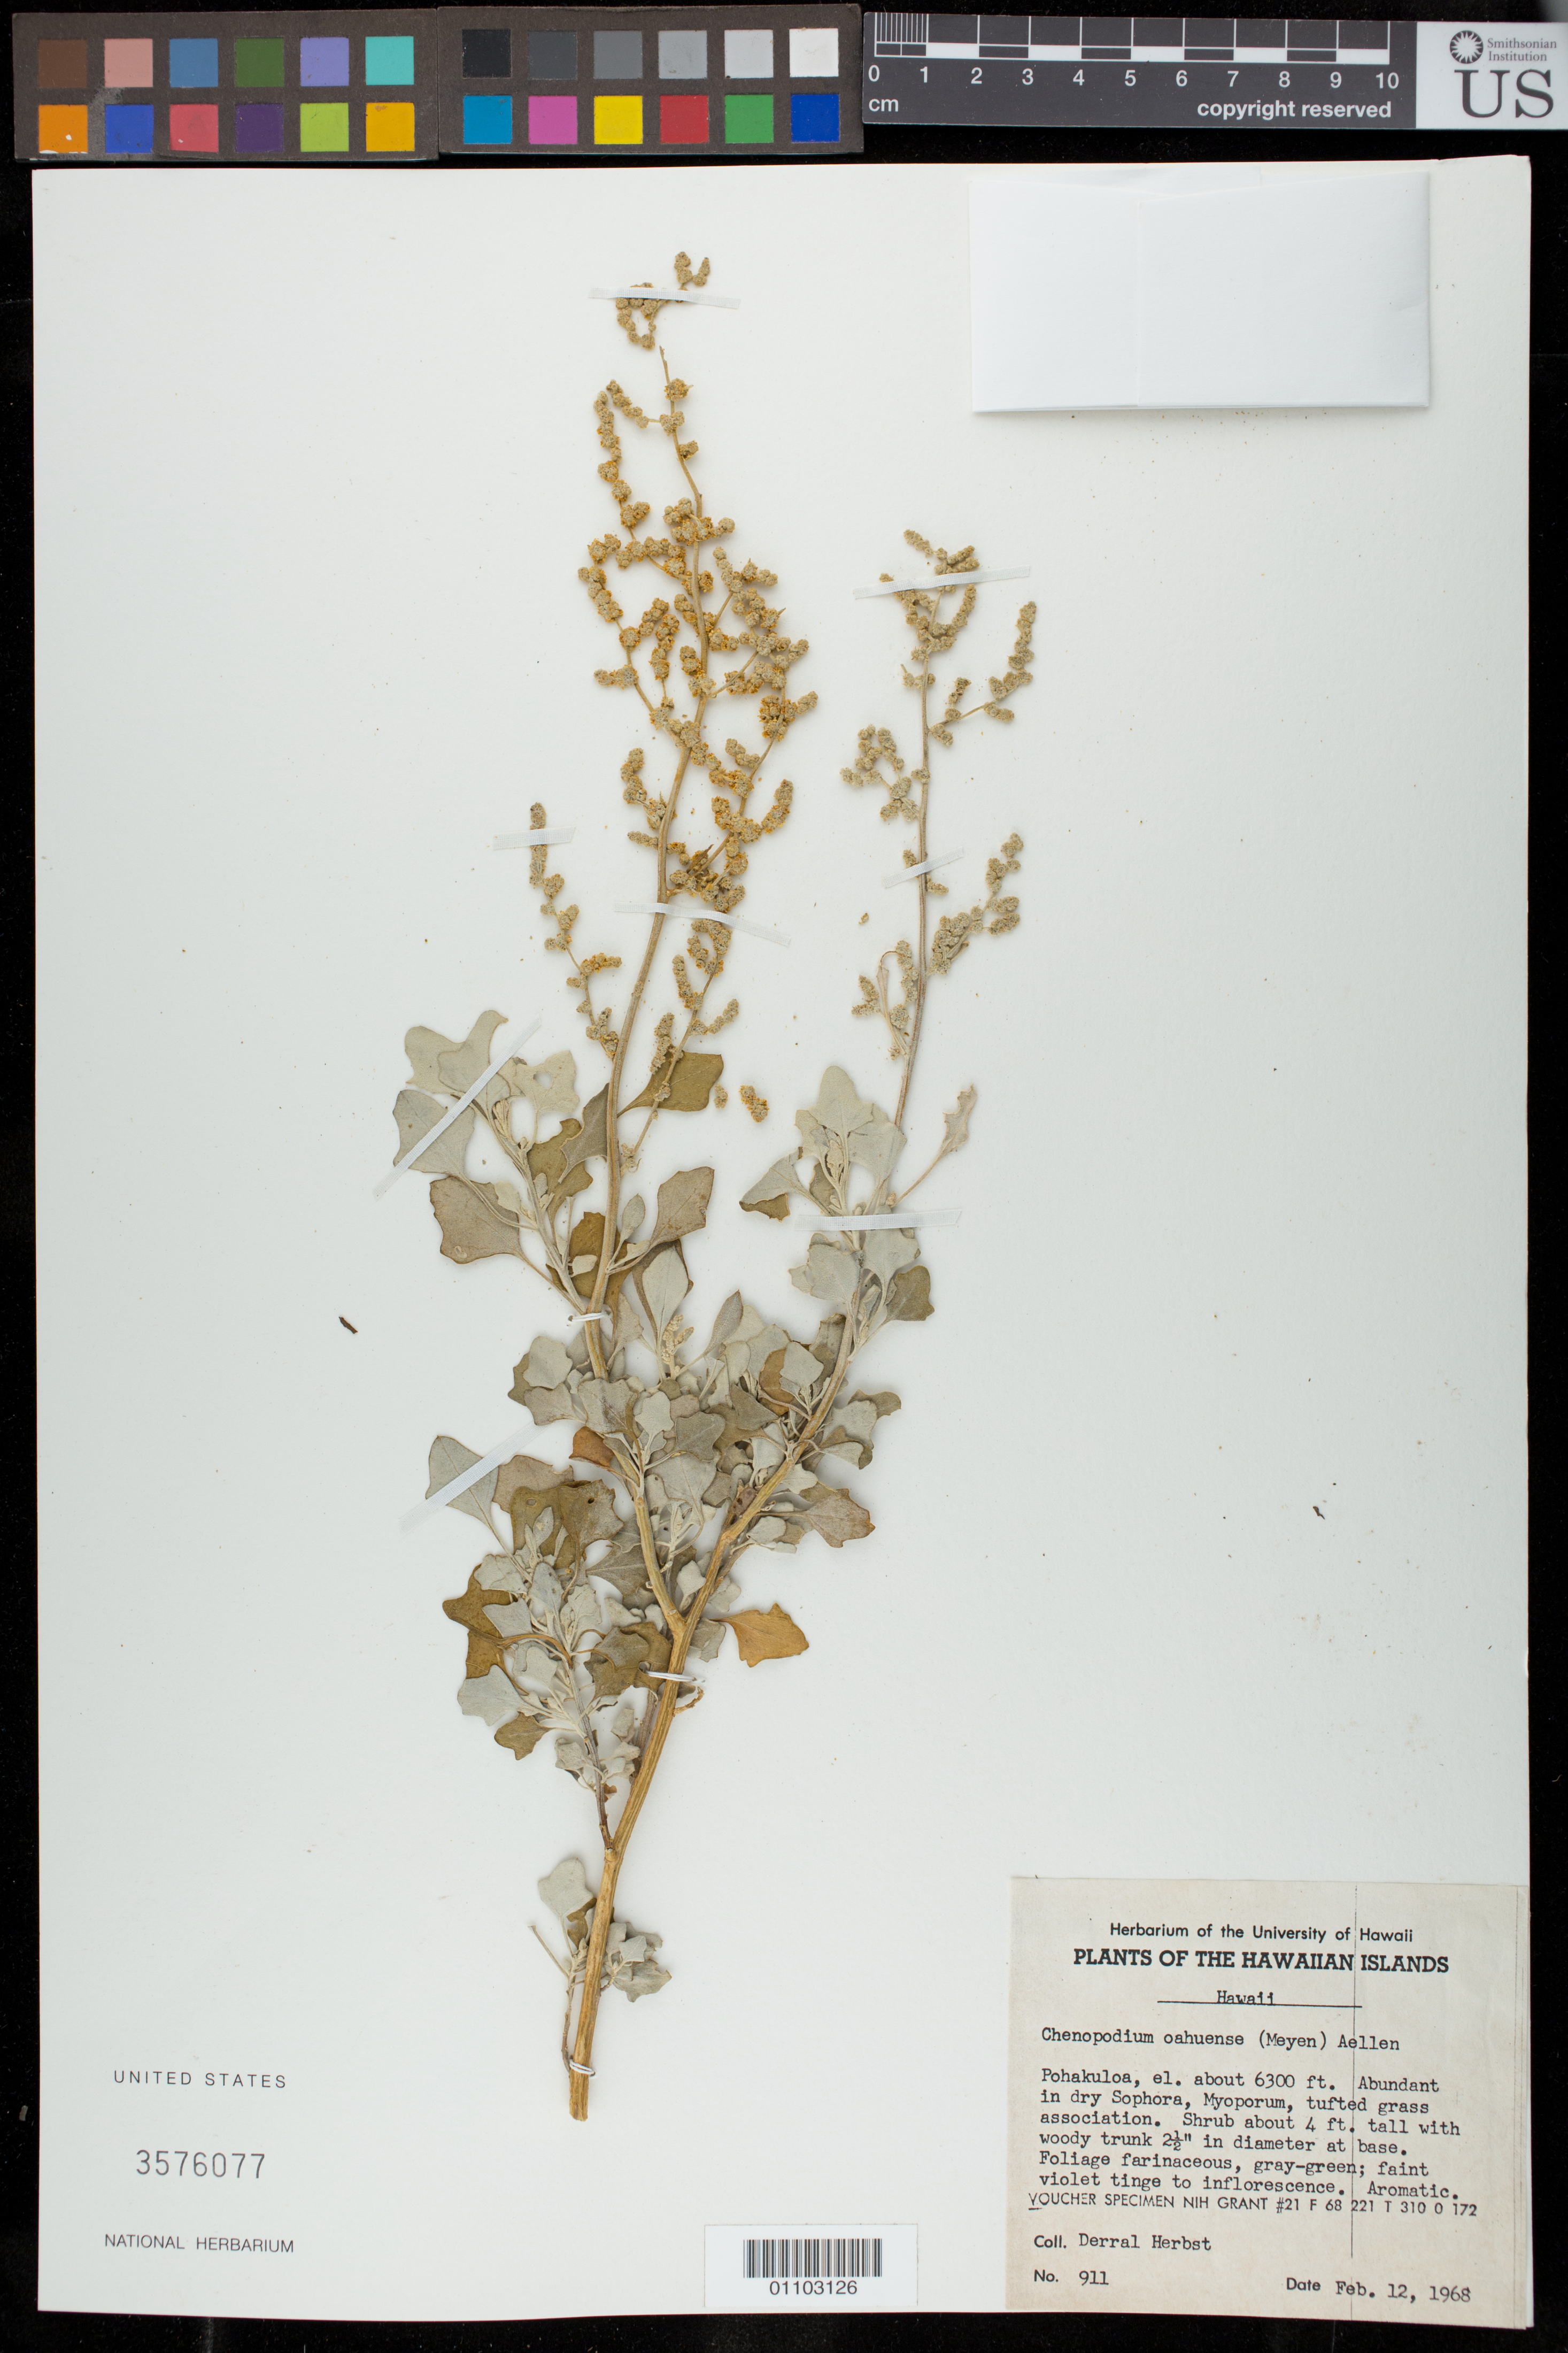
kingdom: Plantae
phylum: Tracheophyta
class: Magnoliopsida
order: Caryophyllales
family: Amaranthaceae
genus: Chenopodium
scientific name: Chenopodium oahuense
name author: (Meyen) Aellen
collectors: D. R. Herbst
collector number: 911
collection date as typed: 12 Feb 1968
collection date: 1968-02-12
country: United States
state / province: Hawaii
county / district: Hawaii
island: Hawaii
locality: Pohakuloa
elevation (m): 1920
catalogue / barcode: US 3576077